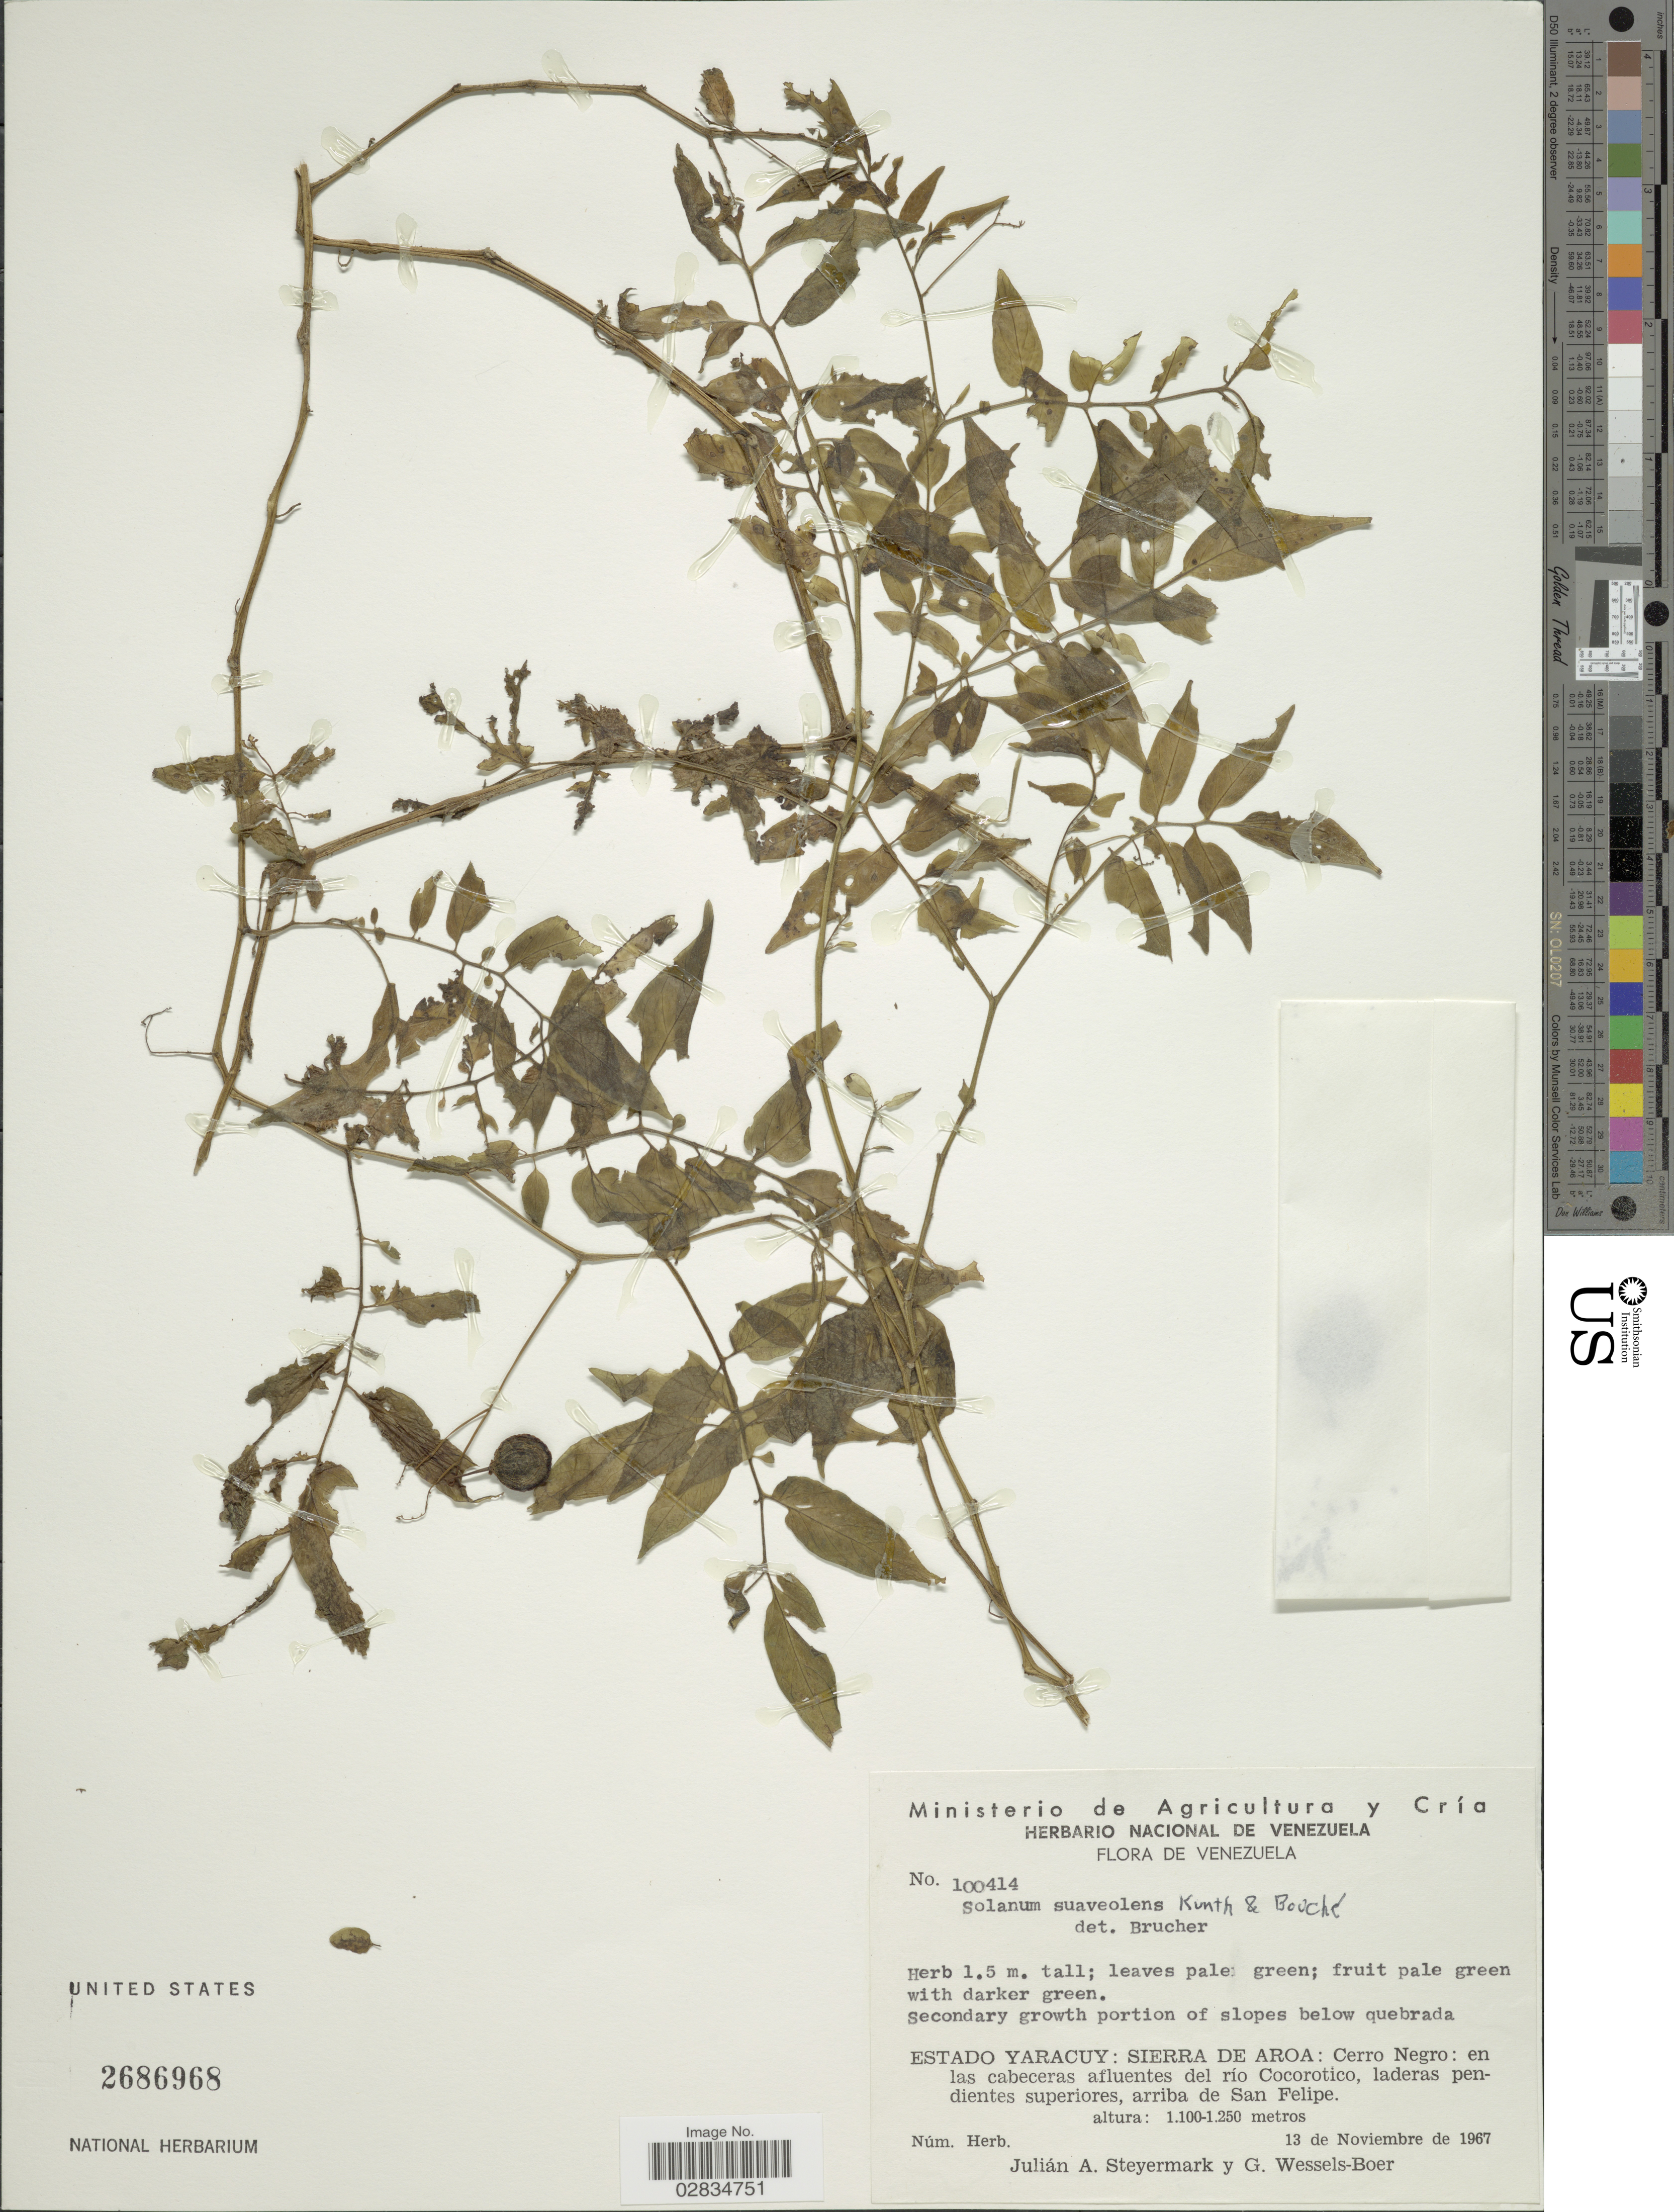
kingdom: Plantae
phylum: Tracheophyta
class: Magnoliopsida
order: Solanales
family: Solanaceae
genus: Solanum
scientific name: Solanum suaveolens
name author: Kunth & C.D. Bouché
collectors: J. Steyermark & G. Wessels Boer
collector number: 100414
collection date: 1967-11-13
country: Venezuela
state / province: Yaracuy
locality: Sierra de Aroa: Cerro Negro: en las cabeceras afluentes del río Cocorotico, laderas pendientes superiores, arriba de San Felipe.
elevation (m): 1100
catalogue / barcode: US 2686968